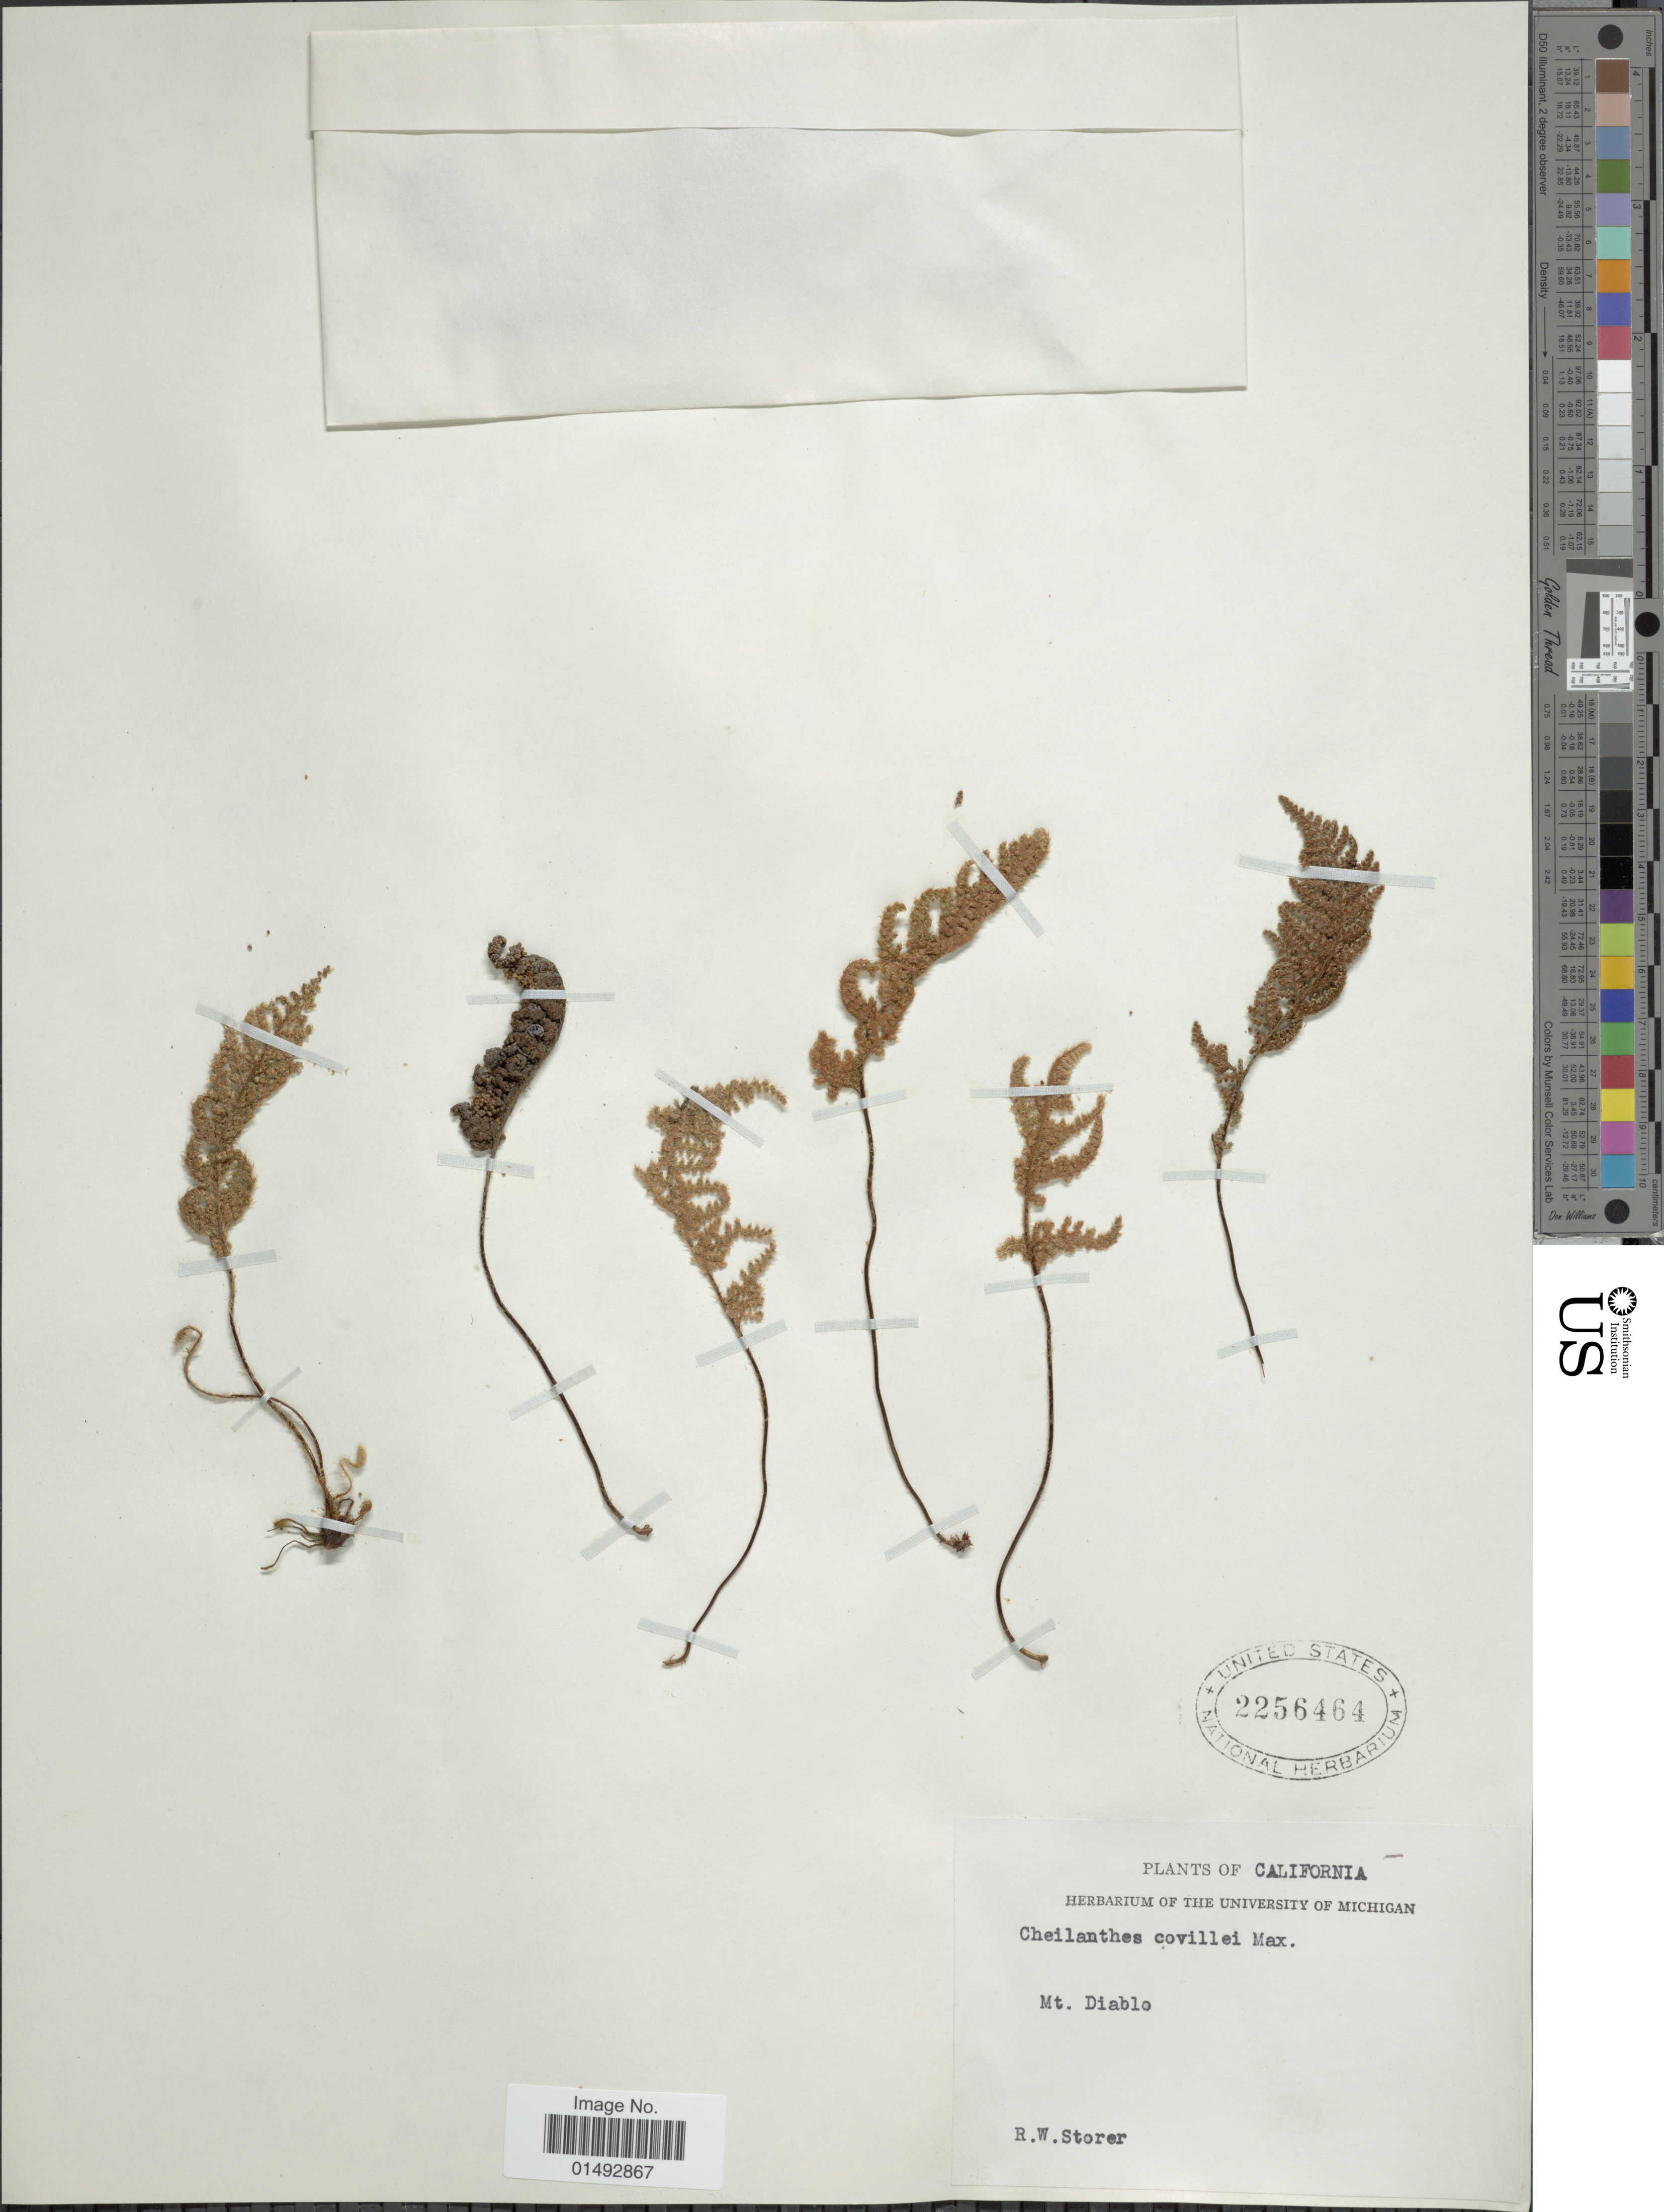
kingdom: Plantae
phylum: Tracheophyta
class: Polypodiopsida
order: Polypodiales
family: Pteridaceae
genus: Myriopteris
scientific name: Myriopteris covillei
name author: (Maxon) Á. Löve & D. Löve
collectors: R. Storer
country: United States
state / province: California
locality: Mt Diablo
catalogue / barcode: US 2256464